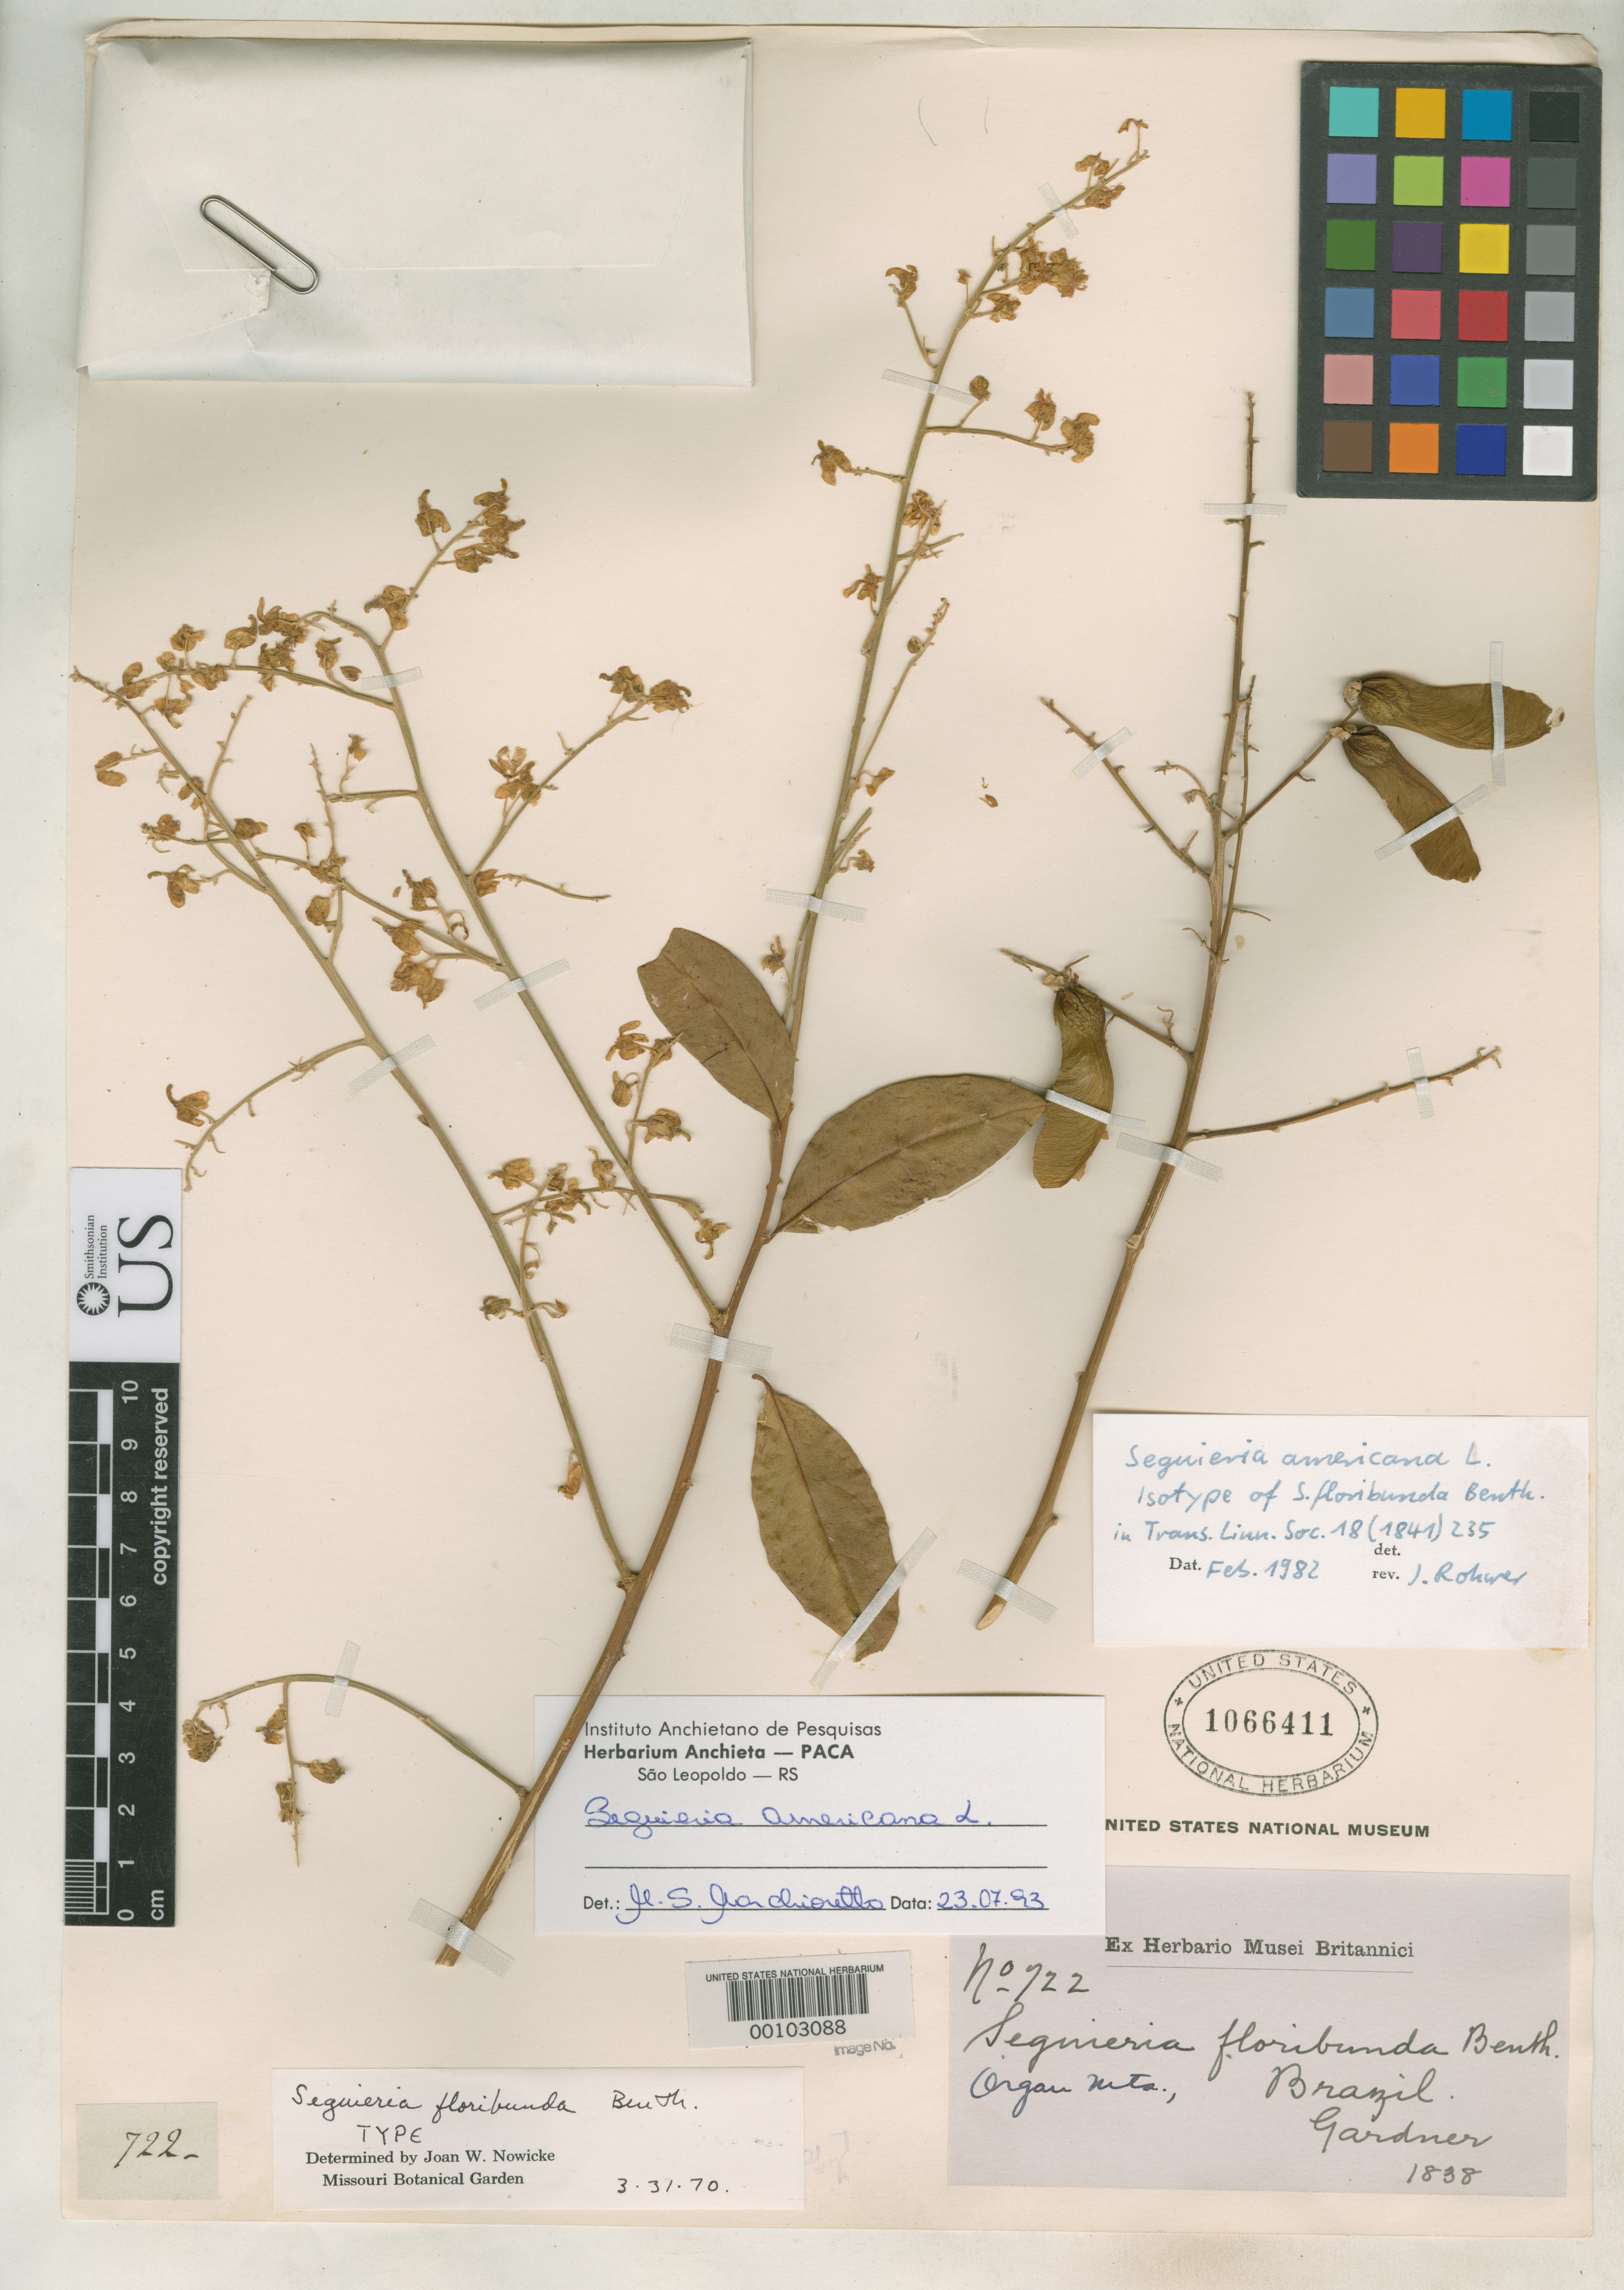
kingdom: Plantae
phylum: Tracheophyta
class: Magnoliopsida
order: Caryophyllales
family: Phytolaccaceae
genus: Seguieria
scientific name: Seguieria floribunda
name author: Benth.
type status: Isotype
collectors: G. Gardner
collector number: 722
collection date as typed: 1838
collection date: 1838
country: Brazil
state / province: Rio de Janeiro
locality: Organ Mts.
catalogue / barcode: US 1066411